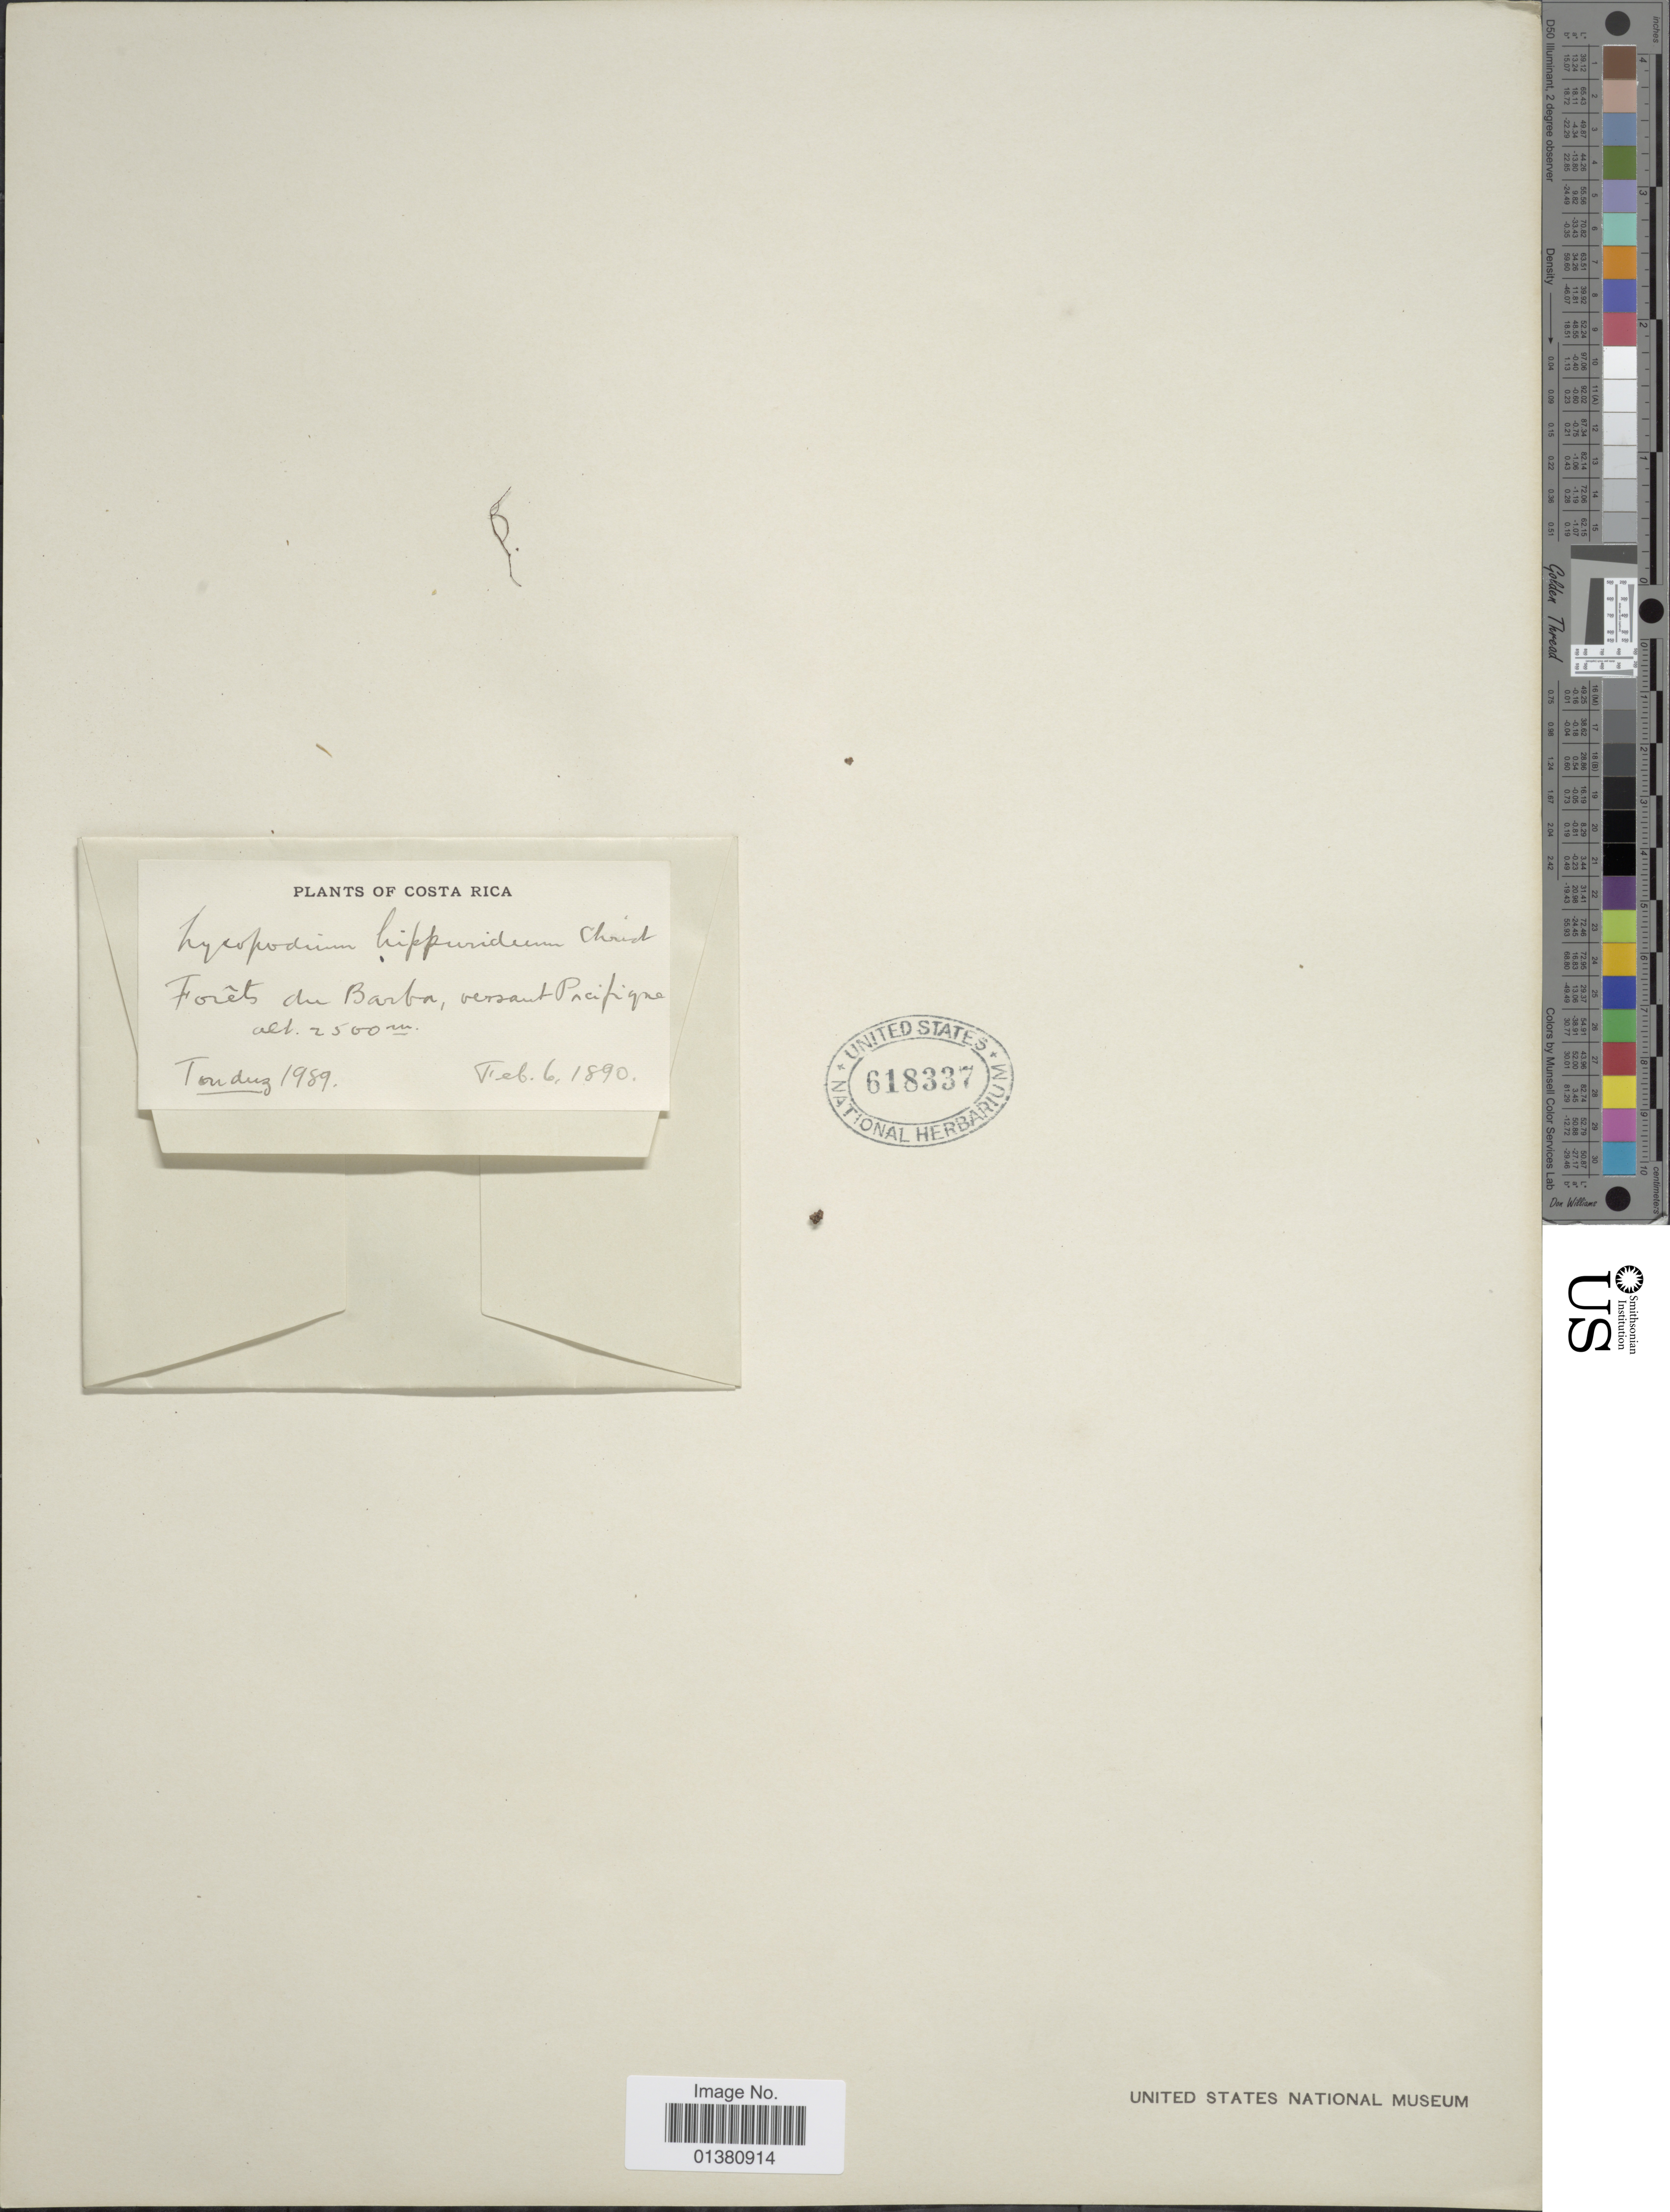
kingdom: Plantae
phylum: Tracheophyta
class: Lycopodiopsida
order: Lycopodiales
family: Lycopodiaceae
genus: Phlegmariurus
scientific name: Phlegmariurus hippurideus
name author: (Christ) B. Øllg.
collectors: A. Tonduz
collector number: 1989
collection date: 1890-02-06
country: Costa Rica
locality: Forêts du Barba, versant Pacifique.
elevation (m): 2500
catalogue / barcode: US 618337